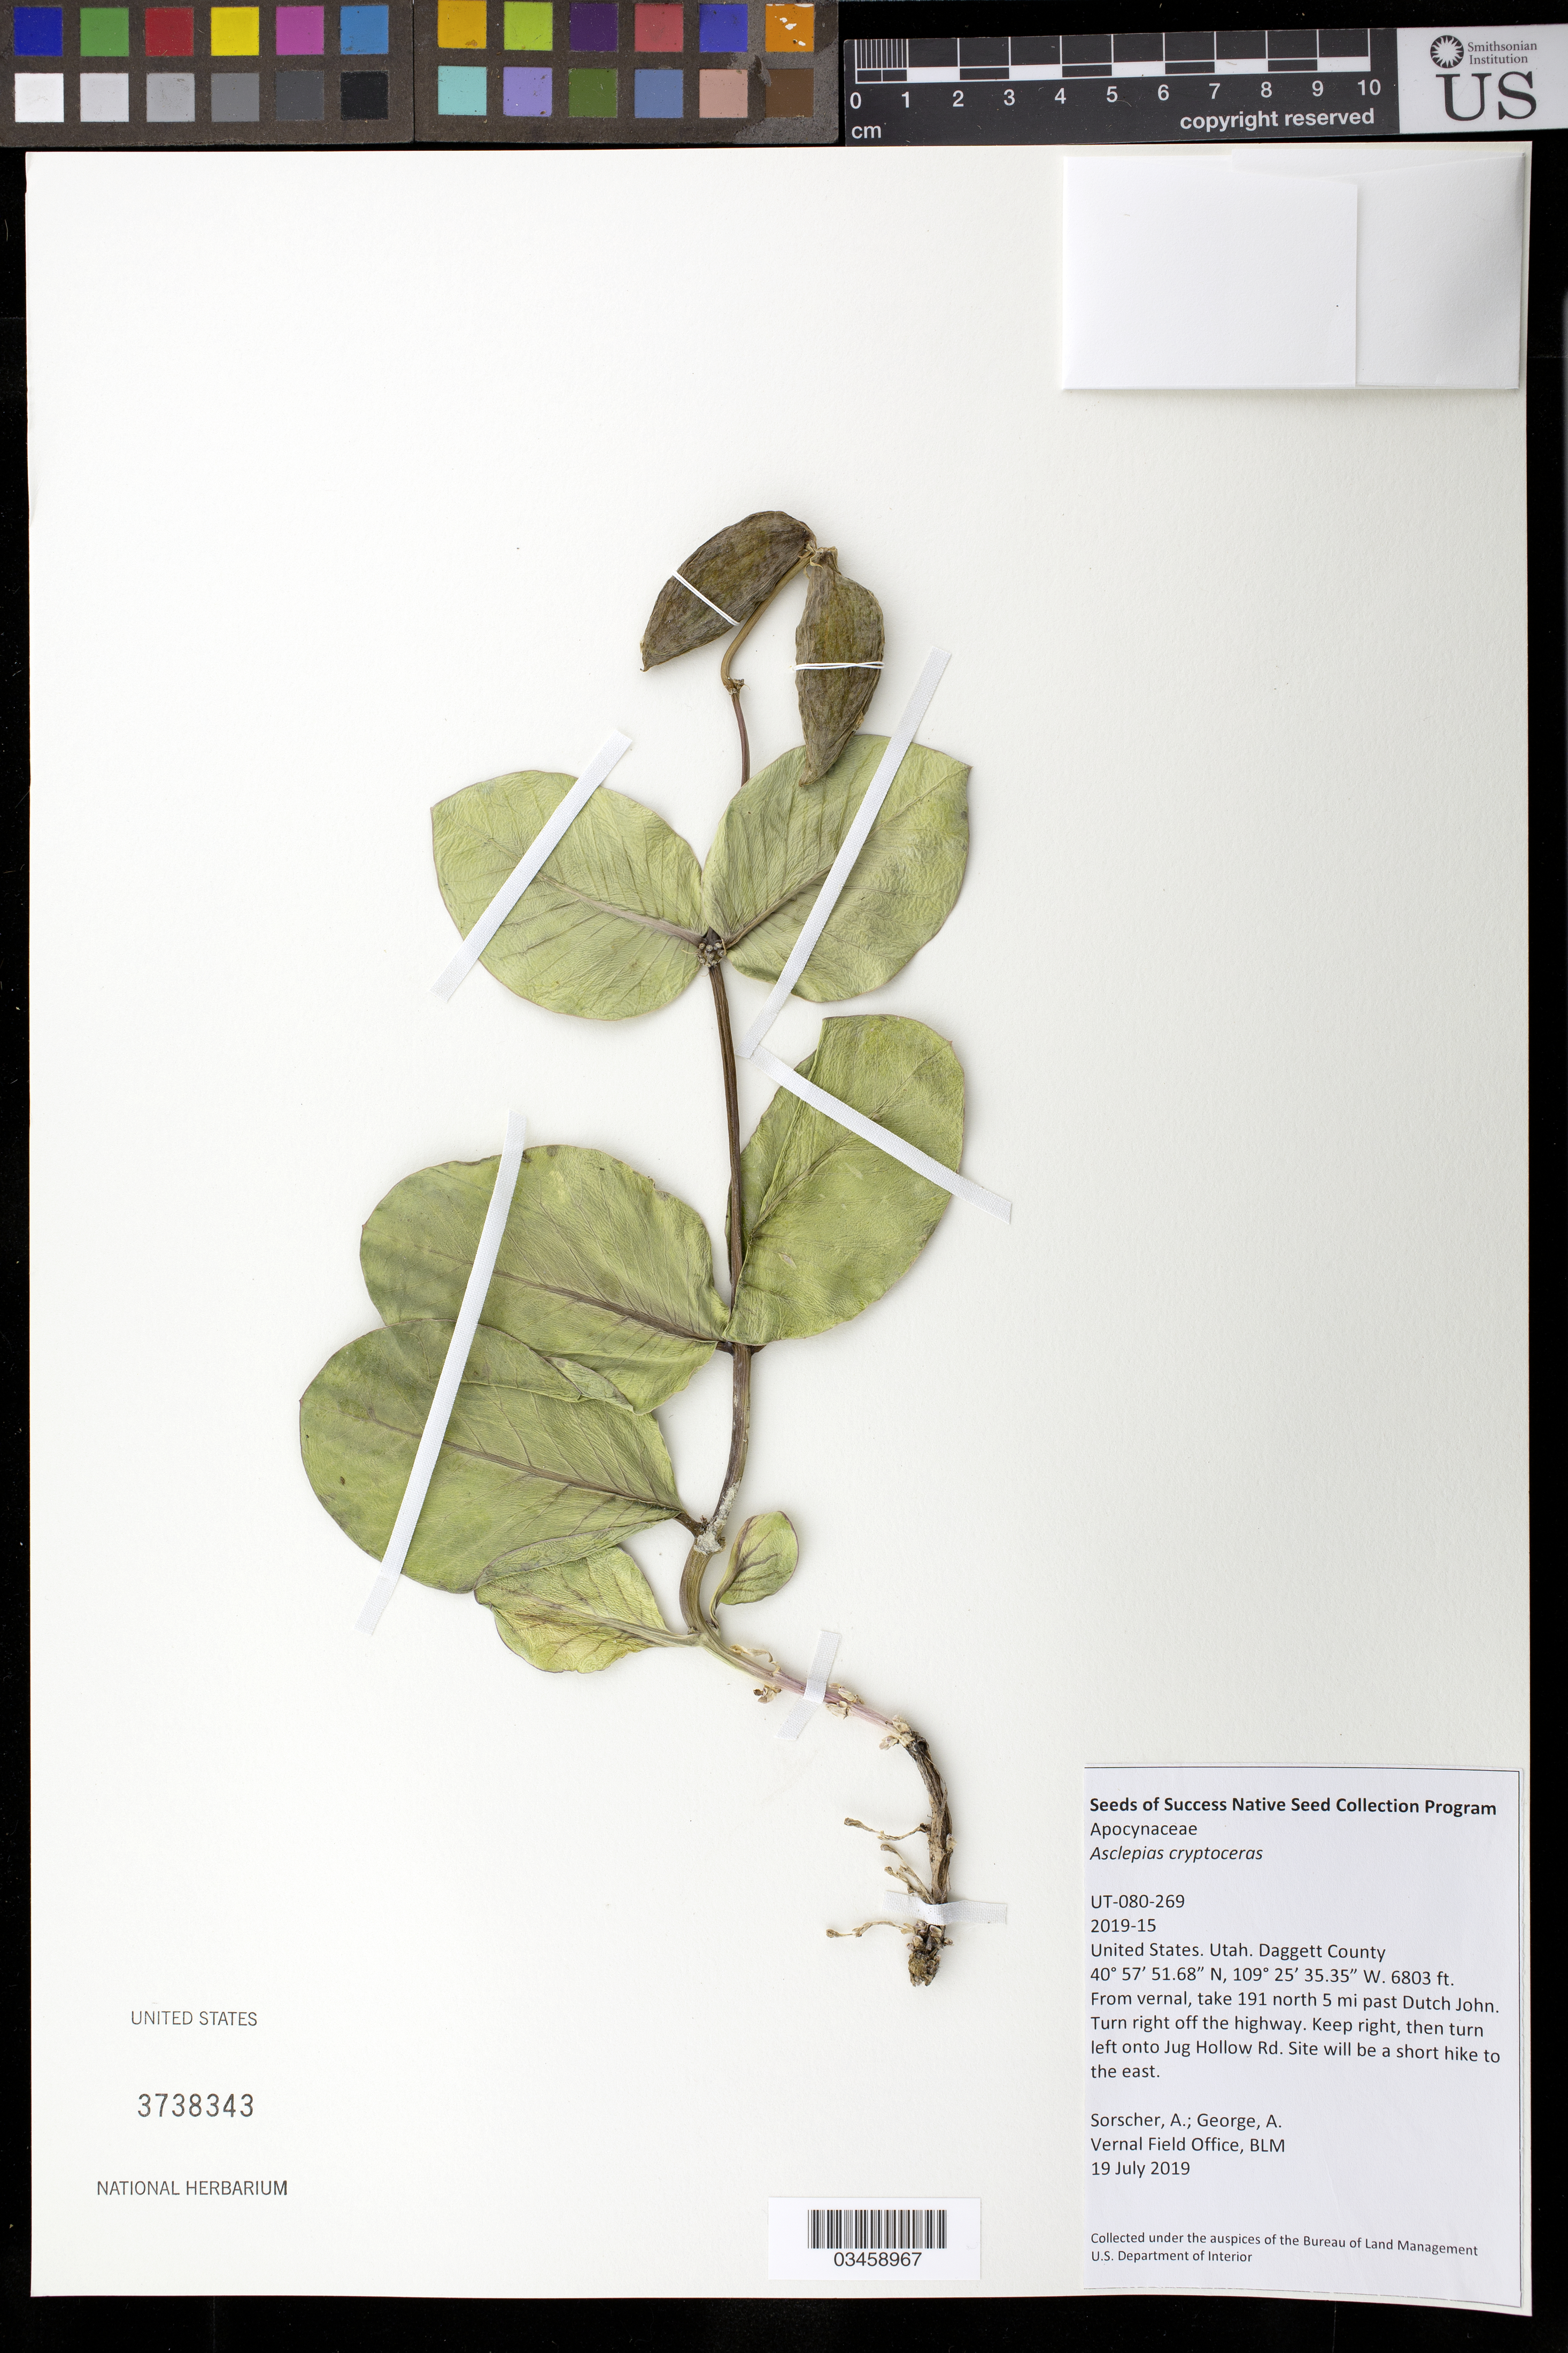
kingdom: Plantae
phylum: Tracheophyta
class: Magnoliopsida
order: Gentianales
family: Apocynaceae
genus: Asclepias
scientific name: Asclepias cryptoceras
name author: S. Watson in C. King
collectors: A. Sorscher & A. George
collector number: UT080-269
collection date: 2019-07-19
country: United States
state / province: Utah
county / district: Daggett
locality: Take 191 north 5 mi. past Dutch John, turn right off the Hwy, keep right, then left onto Jug Hollow Rd, short hike to the east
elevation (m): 2074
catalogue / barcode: US 3738343